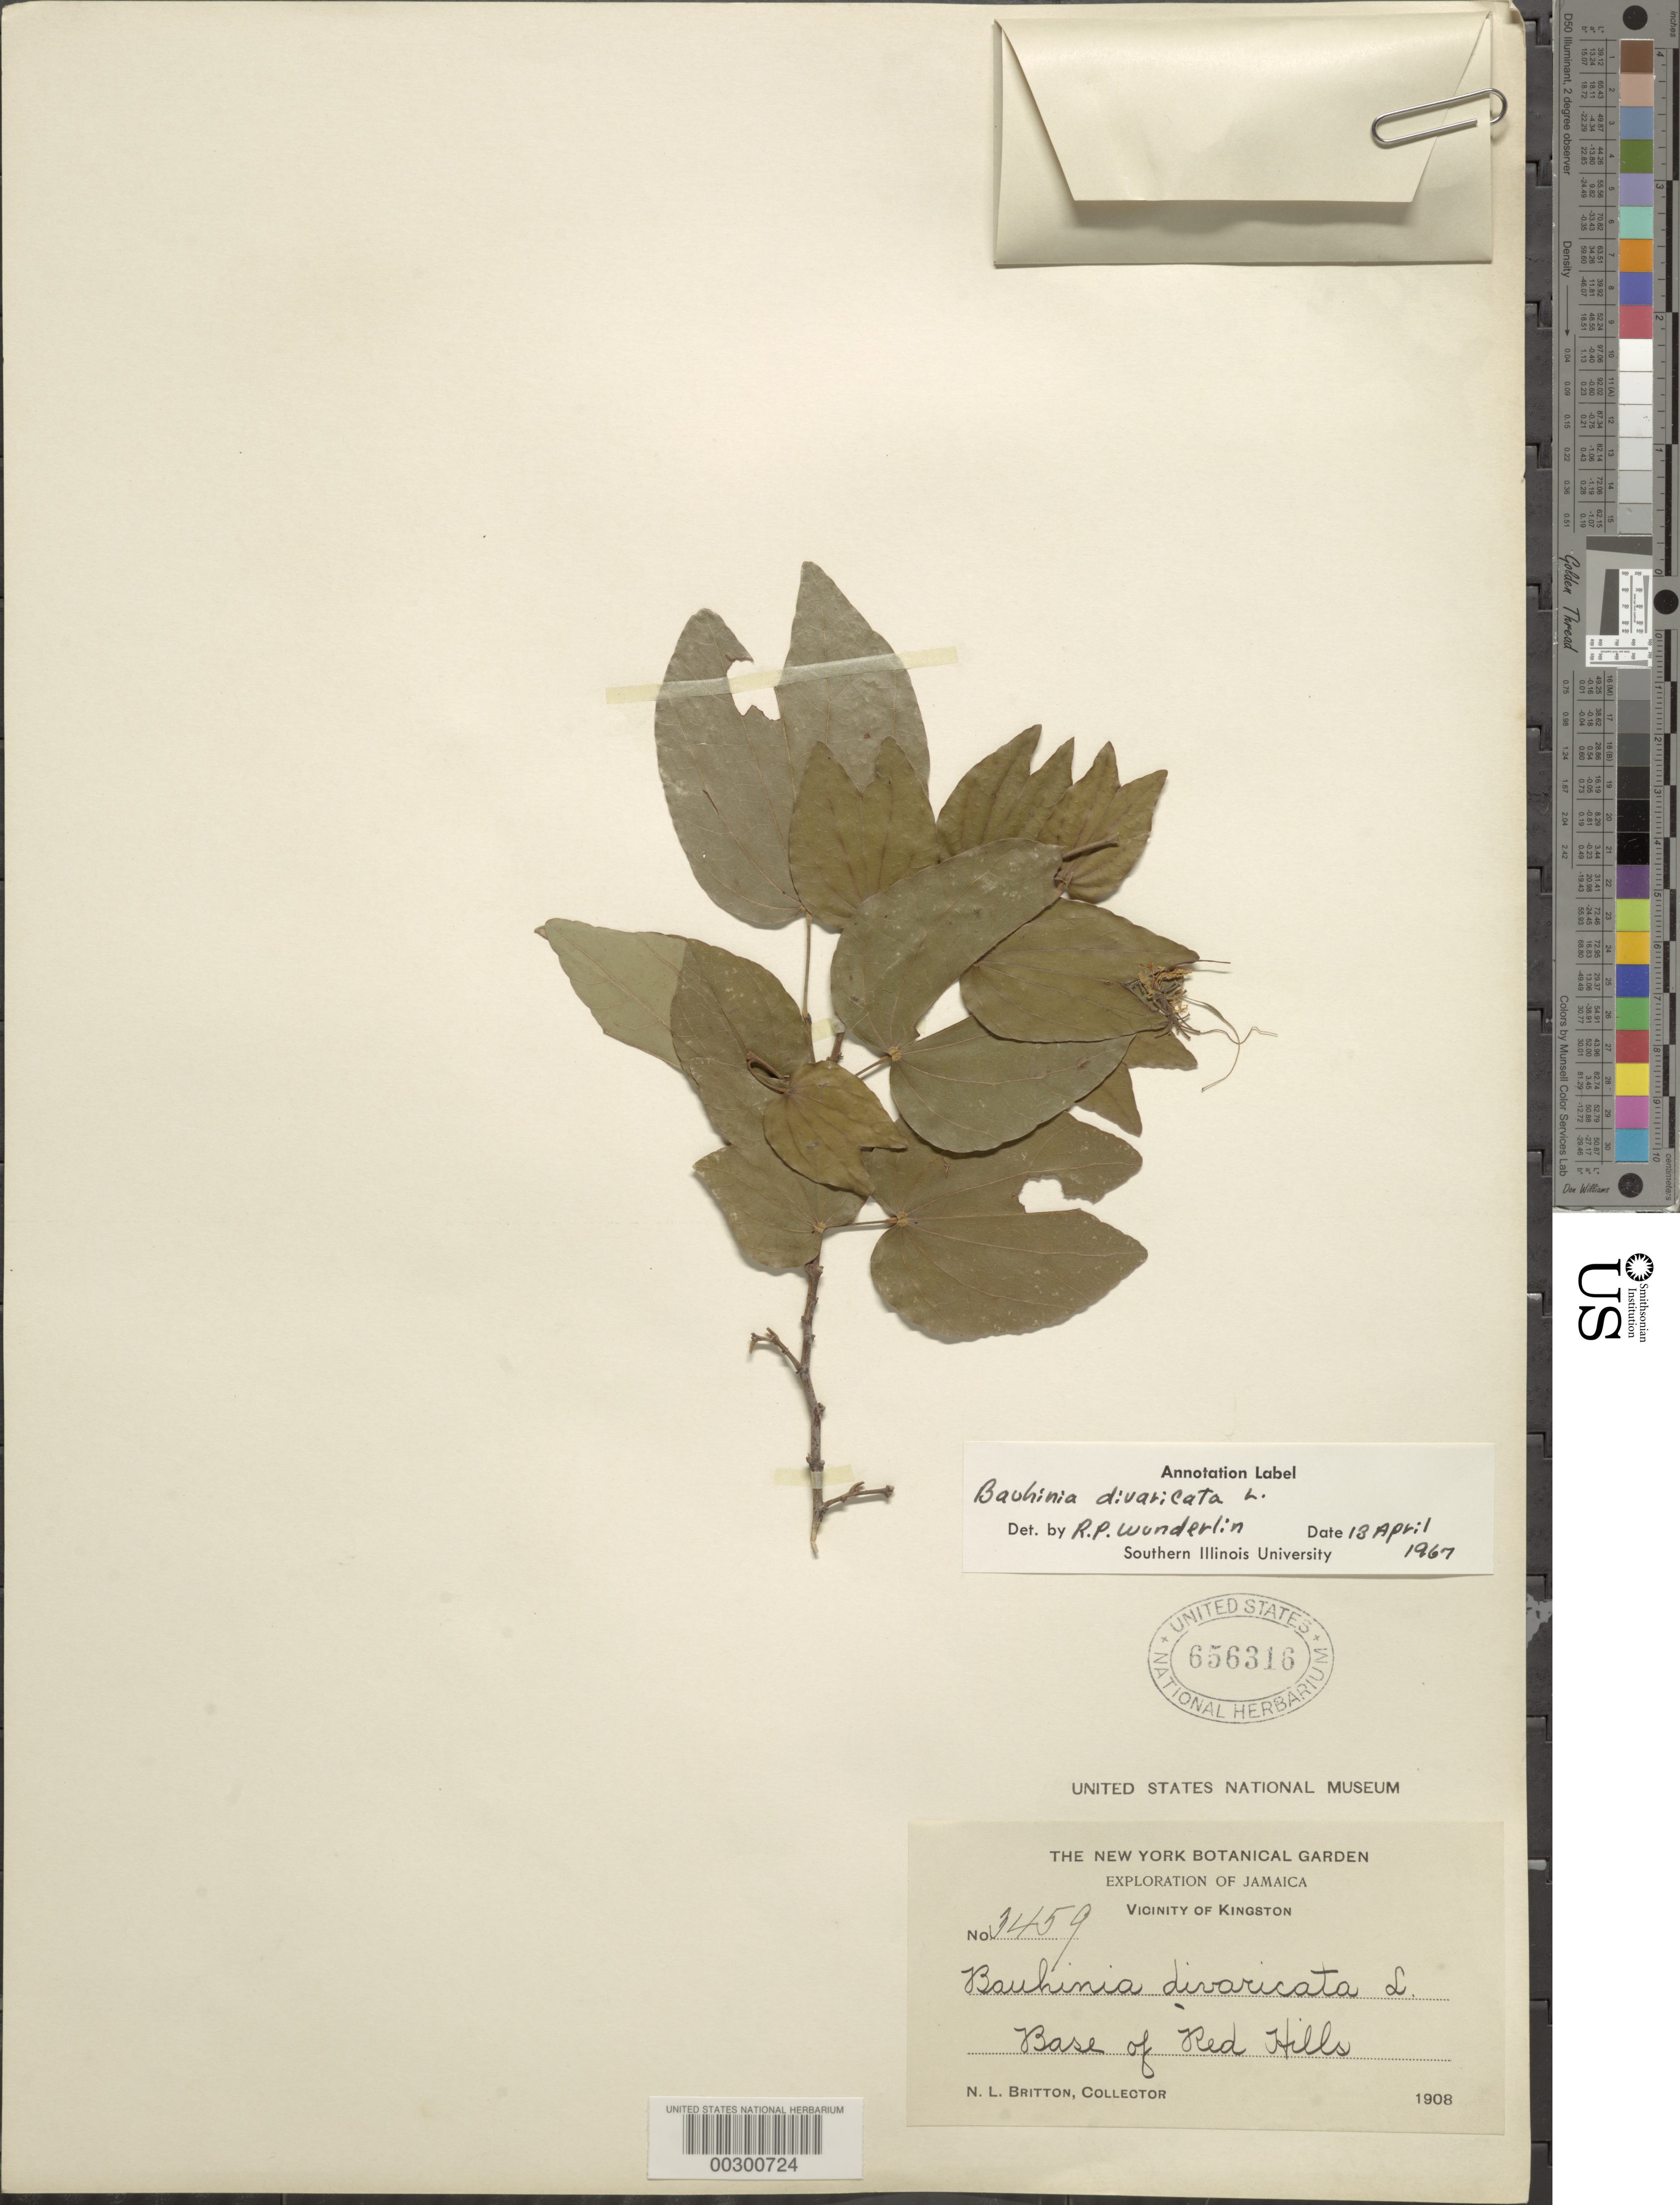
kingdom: Plantae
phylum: Tracheophyta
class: Magnoliopsida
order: Fabales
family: Fabaceae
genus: Bauhinia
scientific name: Bauhinia divaricata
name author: L.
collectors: N. Britton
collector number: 3459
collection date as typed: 1908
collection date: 1908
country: Jamaica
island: Greater Antilles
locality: Base of red hills, vicinity of kingston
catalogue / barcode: US 656316